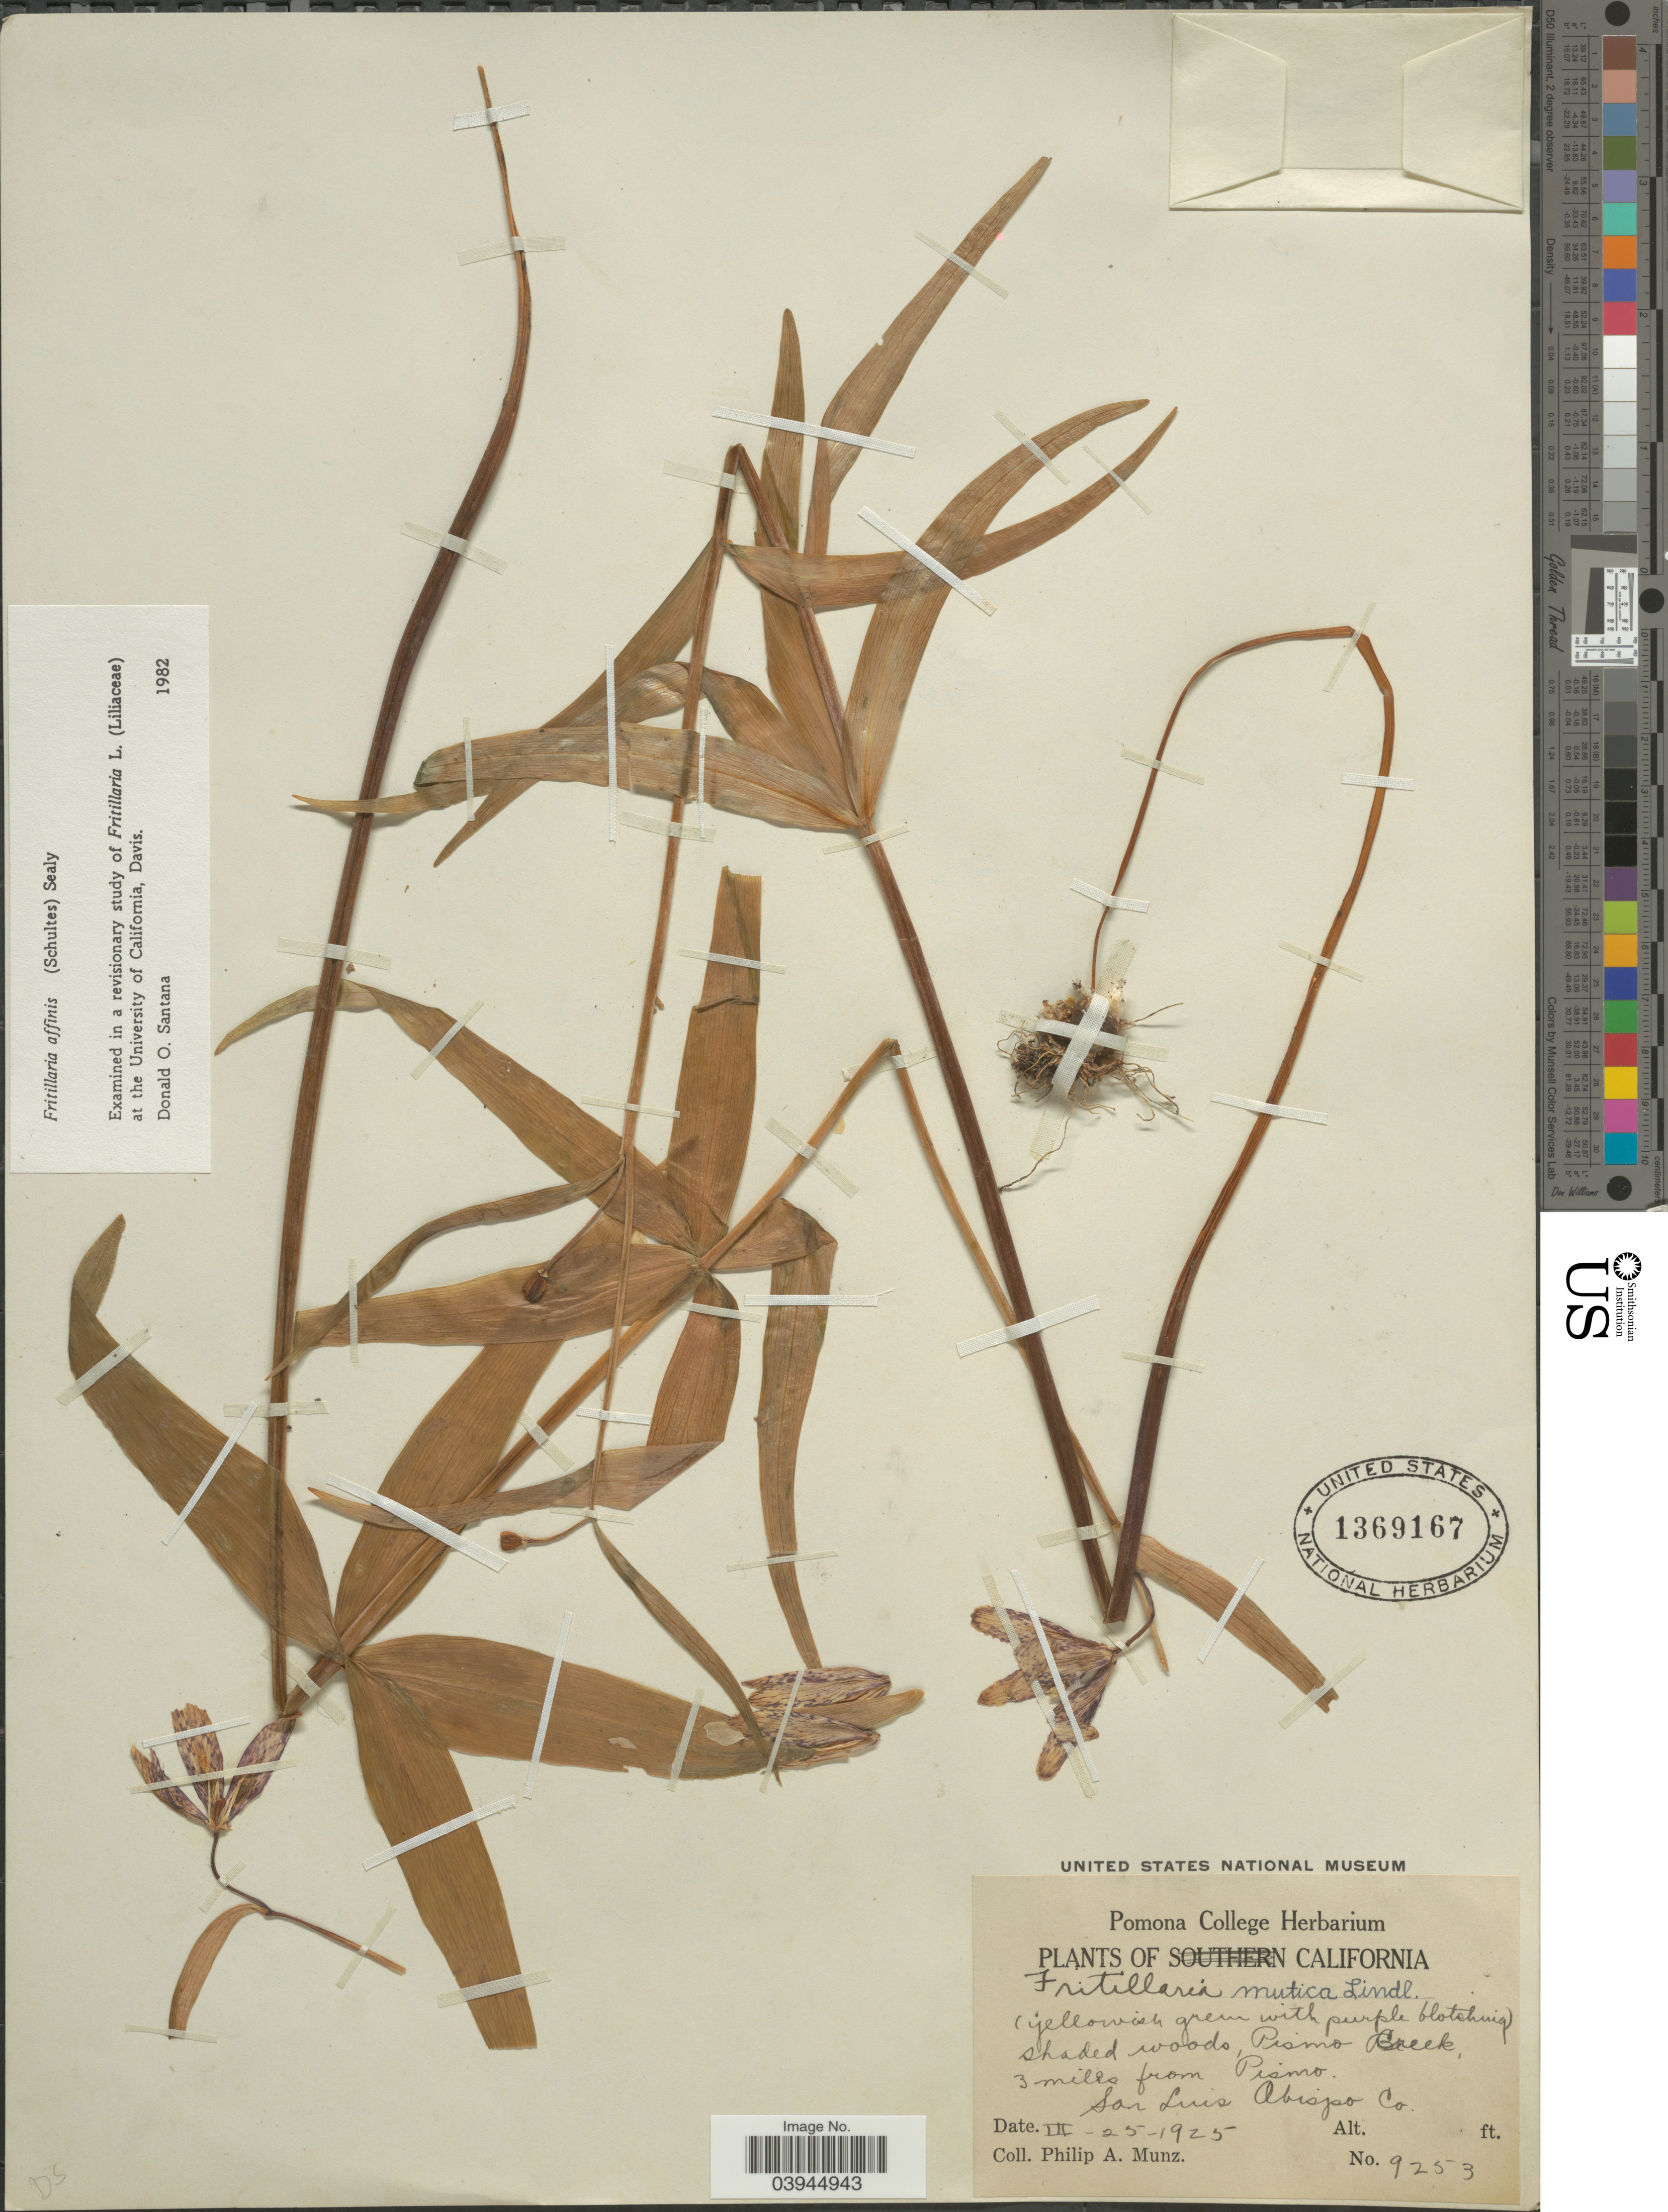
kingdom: Plantae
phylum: Tracheophyta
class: Liliopsida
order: Liliales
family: Liliaceae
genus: Fritillaria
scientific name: Fritillaria affinis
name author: (Schult. & Schult. f.) Sealy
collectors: P. A. Munz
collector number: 9253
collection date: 1925-03-25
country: United States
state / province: California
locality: Shaded woods, Pismo Creek, 3 miles from Pismo. San Luis Abispo Co.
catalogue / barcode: US 1369167